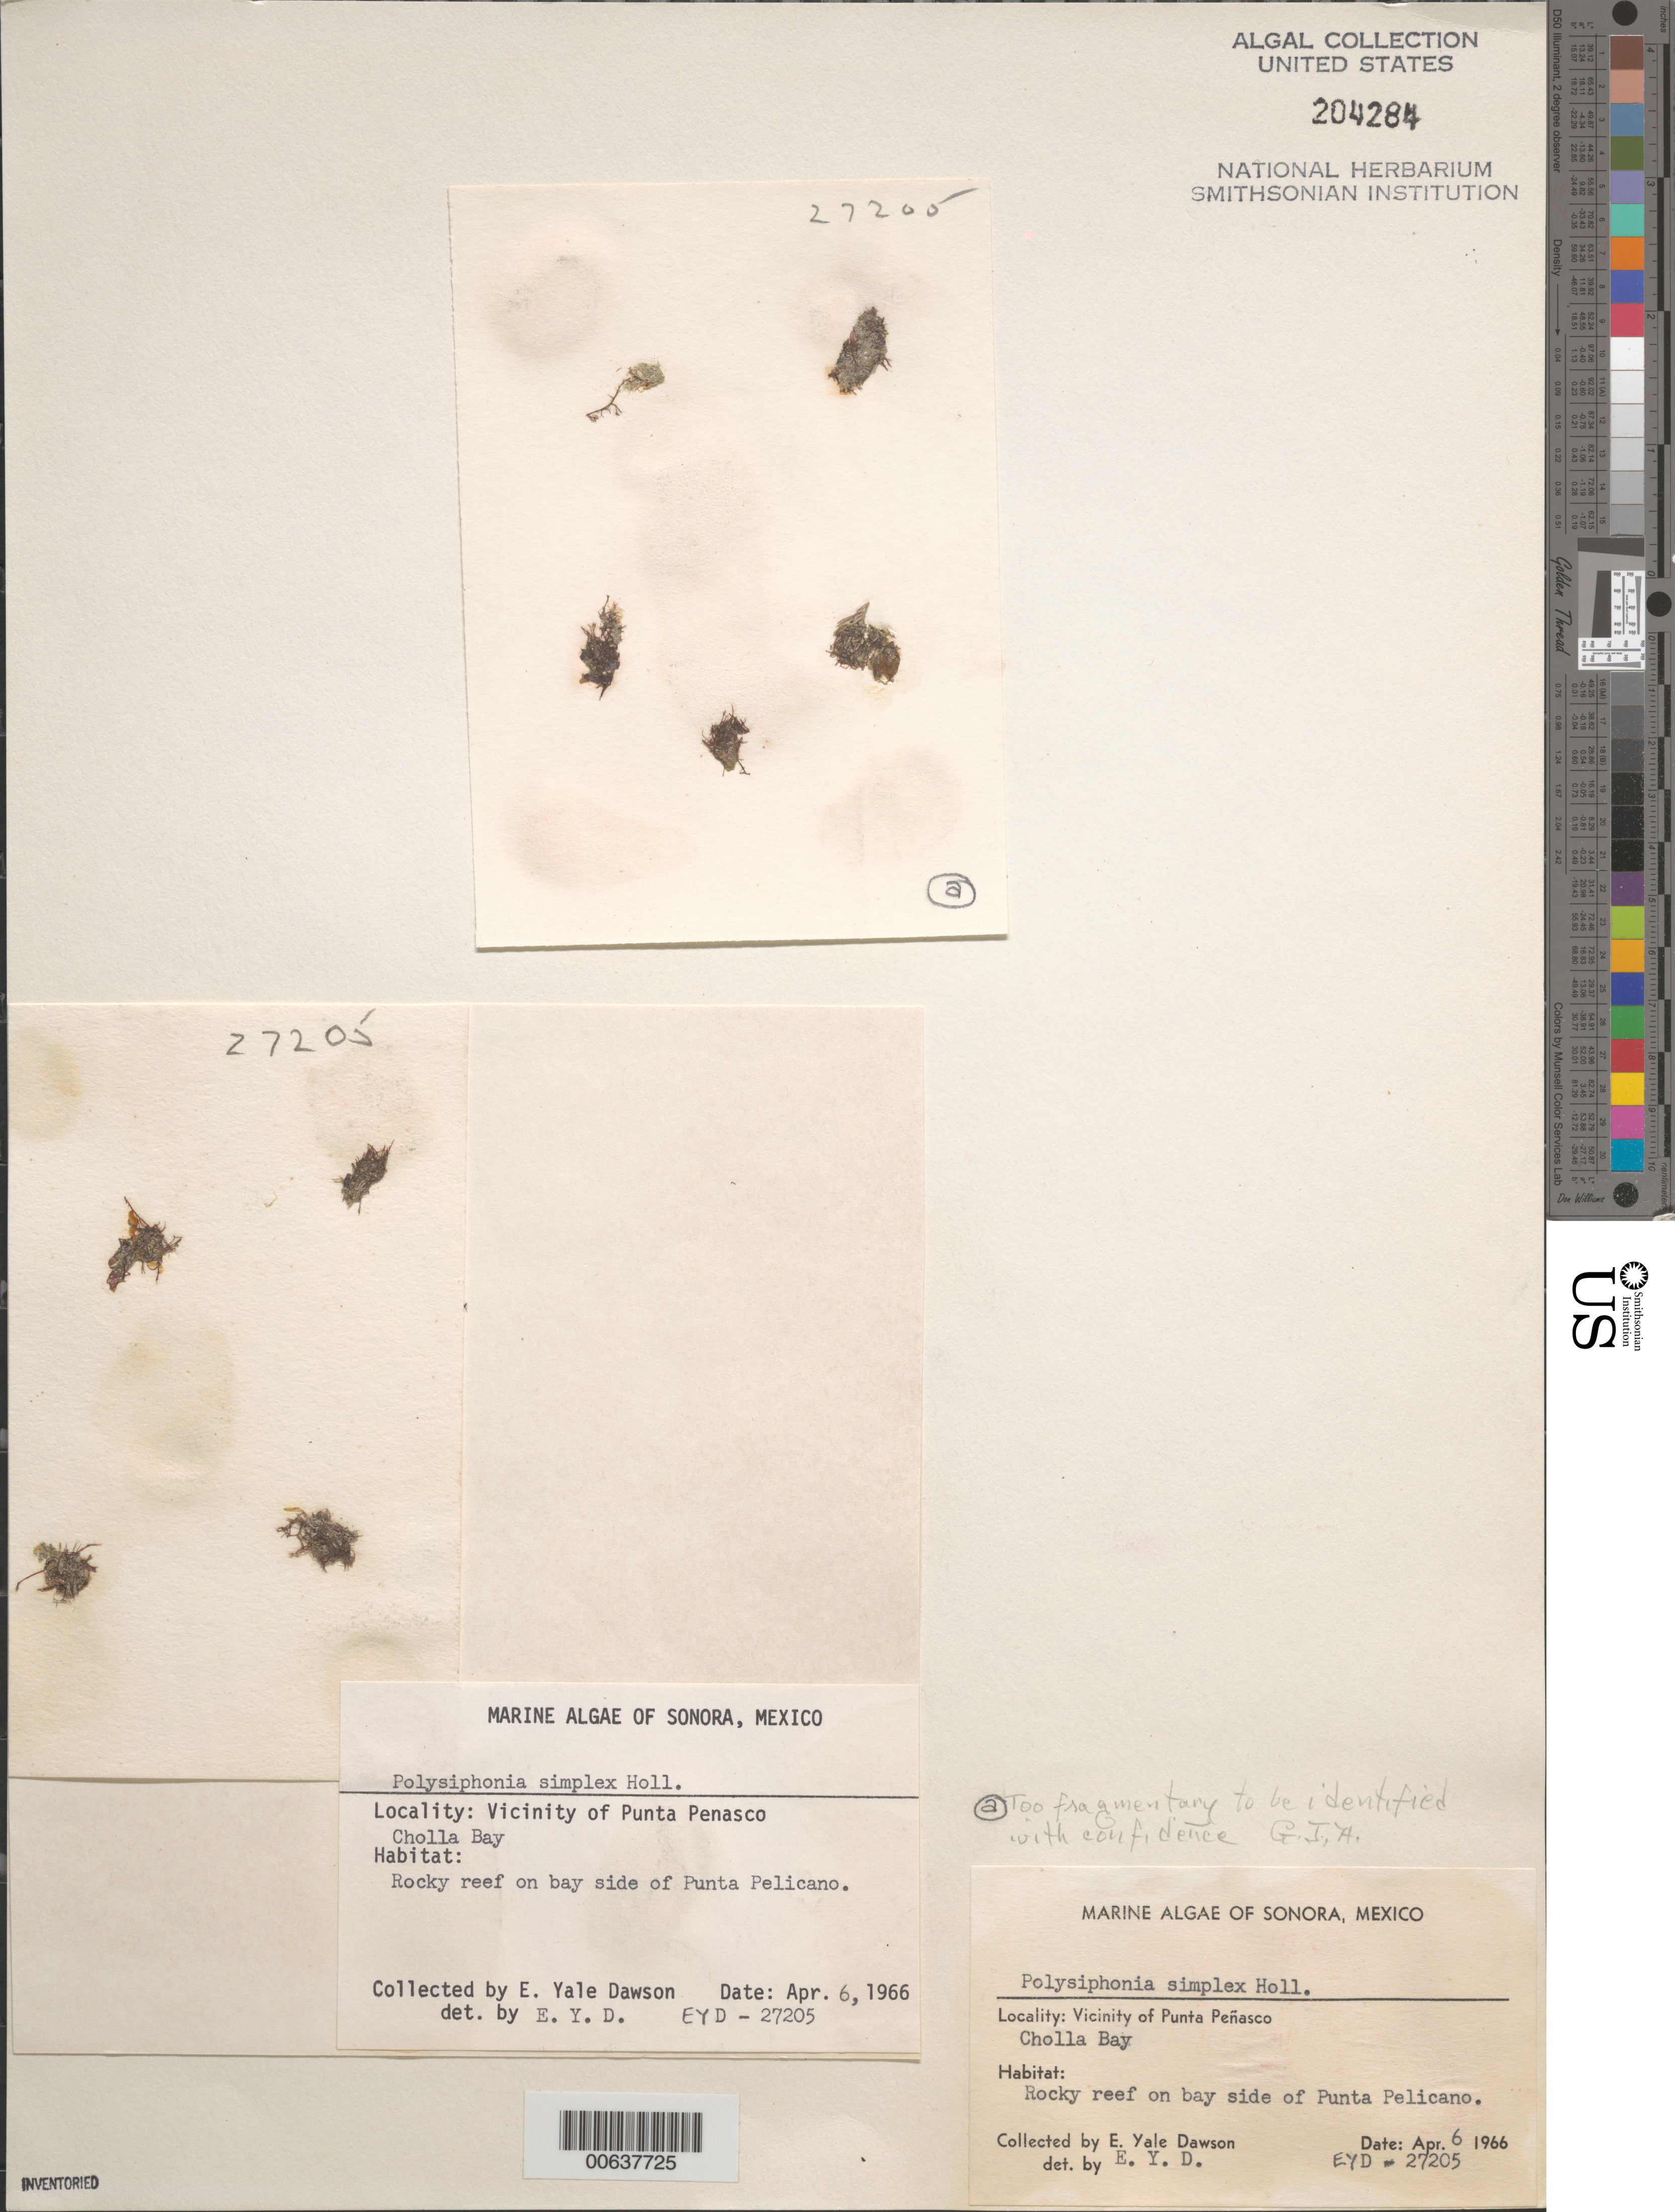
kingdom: Plantae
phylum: Rhodophyta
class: Florideophyceae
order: Ceramiales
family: Rhodomelaceae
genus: Melanothamnus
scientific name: Melanothamnus simplex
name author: (Hollenb.) Diaz-Tapia & Maggs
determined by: Algae name updating Project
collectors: E. Y. Dawson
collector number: EYD 27205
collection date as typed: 06 Apr 1966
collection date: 1966-04-06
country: Mexico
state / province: Sonora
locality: Cholla Bay, Punta Pelicano, Punta Penasco area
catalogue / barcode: US 204284